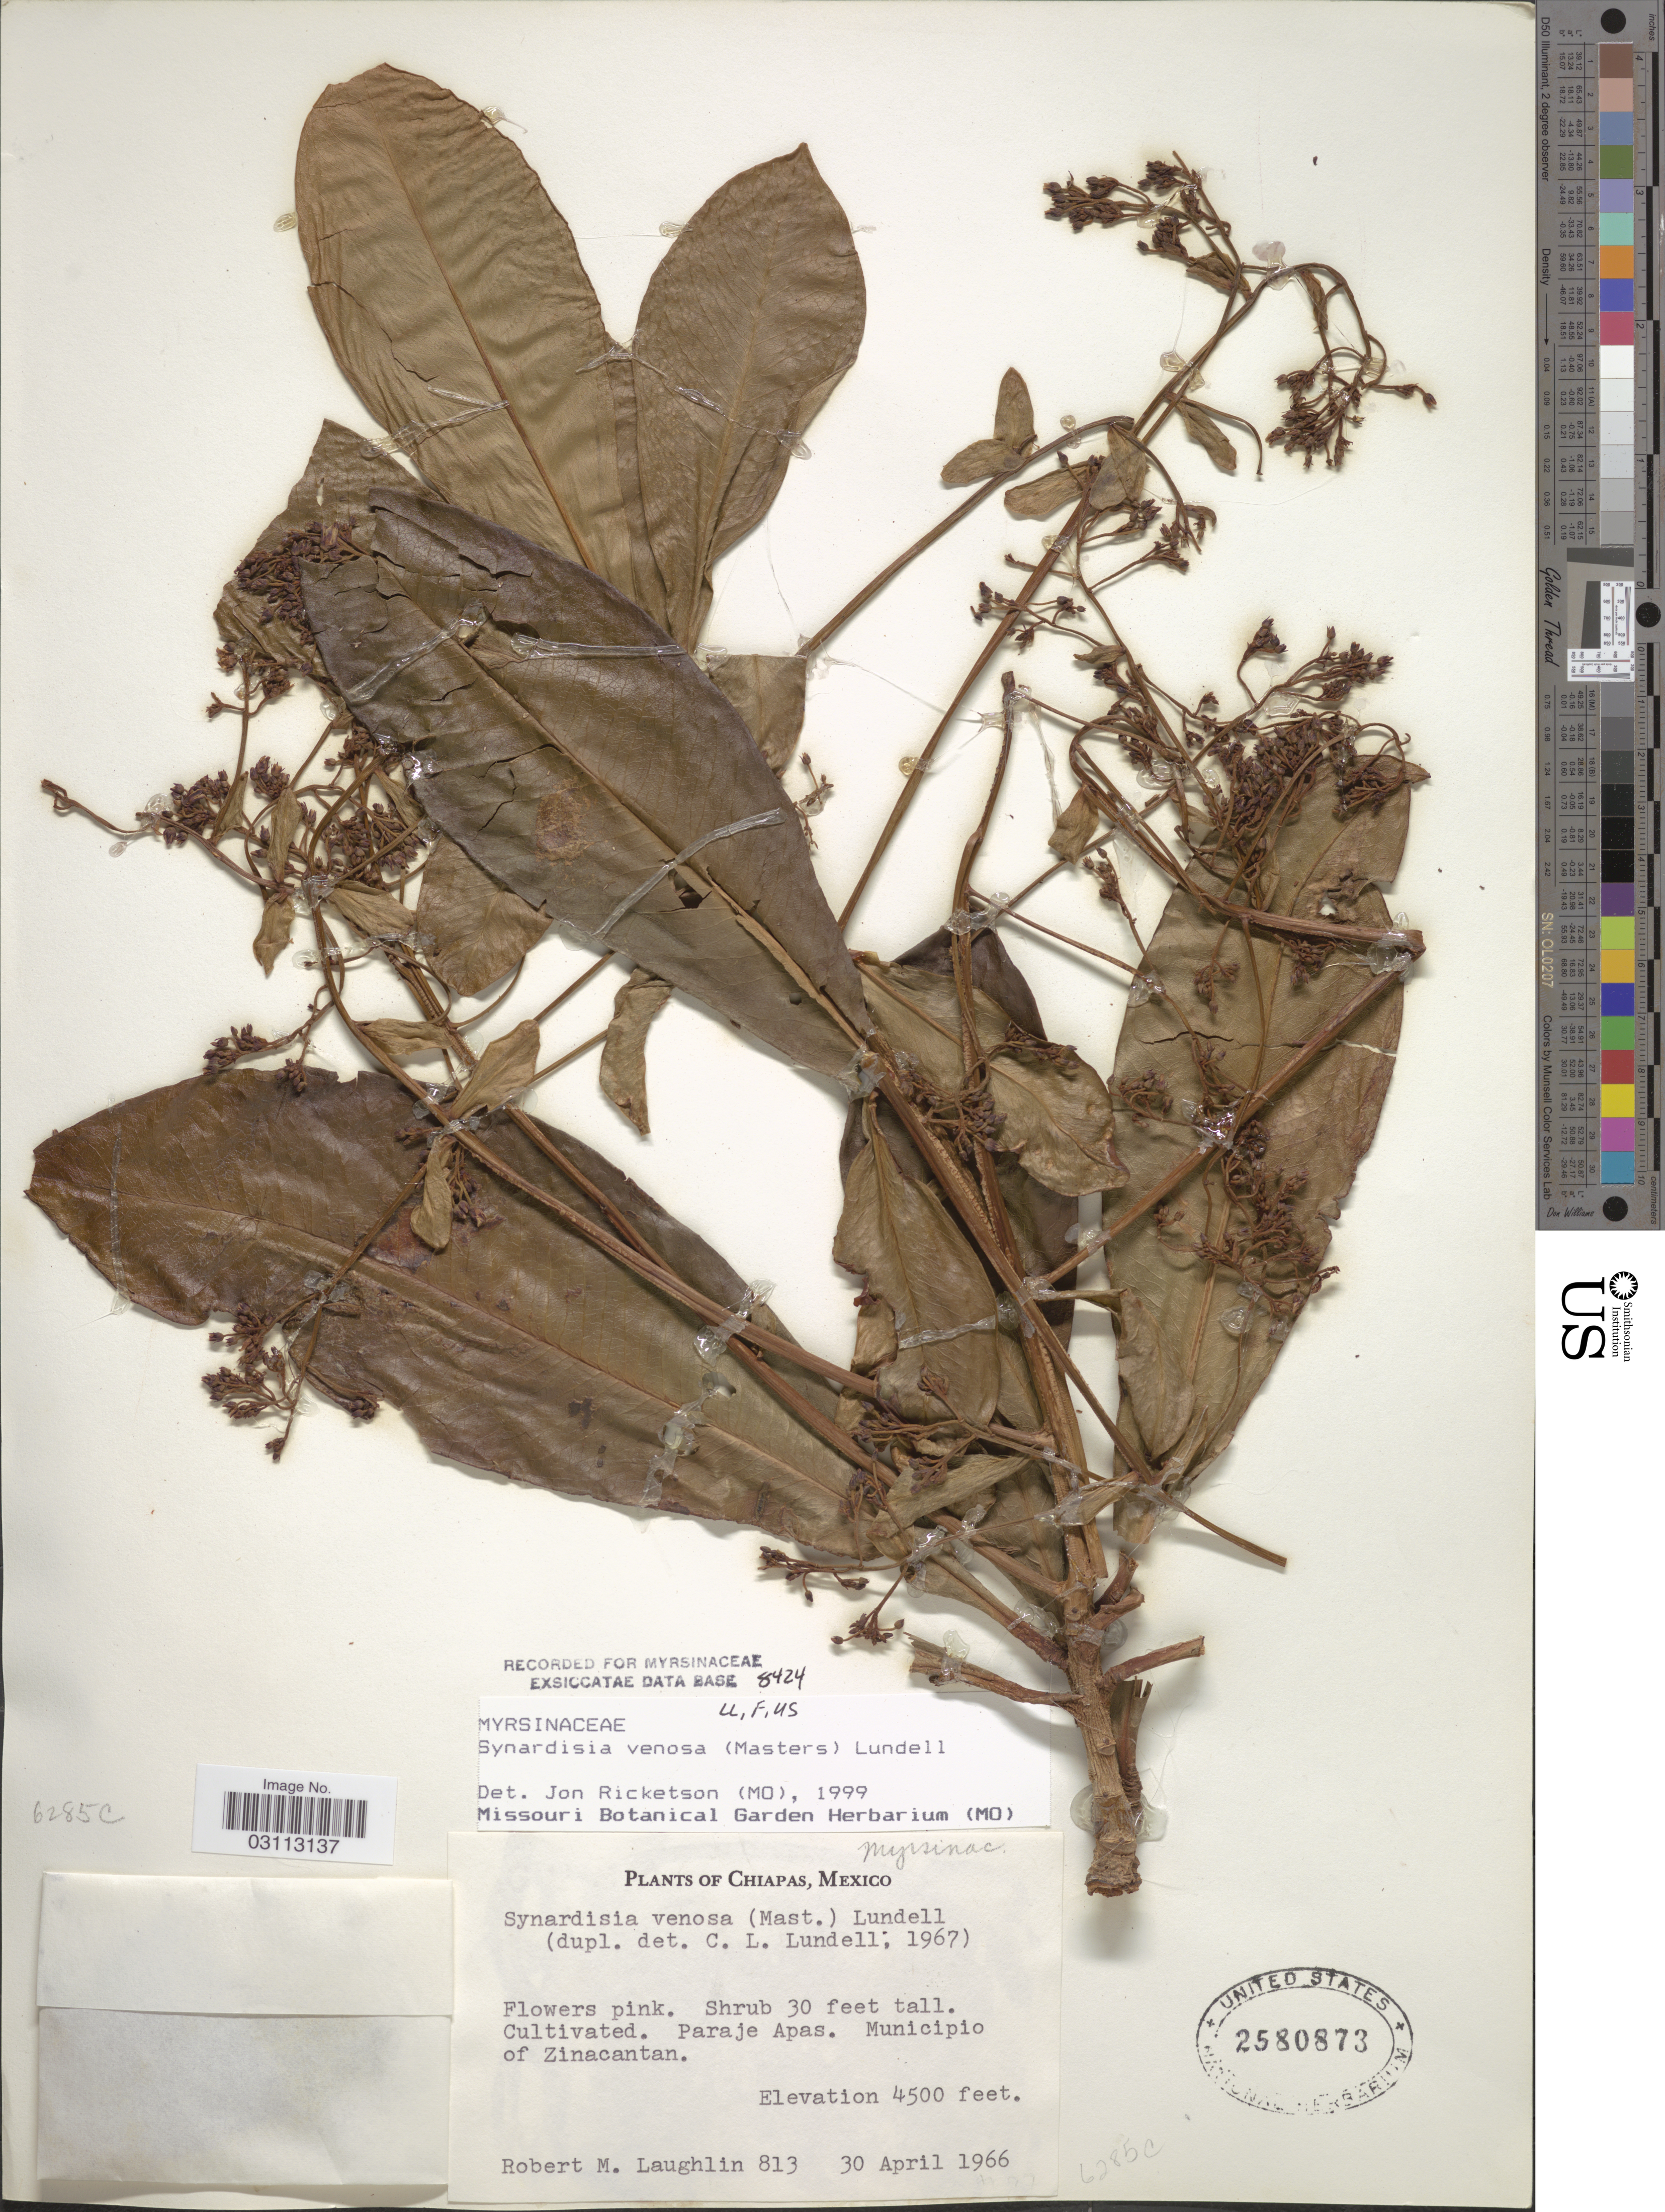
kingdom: Plantae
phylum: Tracheophyta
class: Magnoliopsida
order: Ericales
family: Primulaceae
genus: Synardisia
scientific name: Synardisia venosa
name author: (Mast.) Lundell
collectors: R. M. Laughlin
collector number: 813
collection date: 1966-04-30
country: Mexico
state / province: Chiapas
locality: Paraje Apas. Municipio of Zinacantan.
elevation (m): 1372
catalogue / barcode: US 2580873